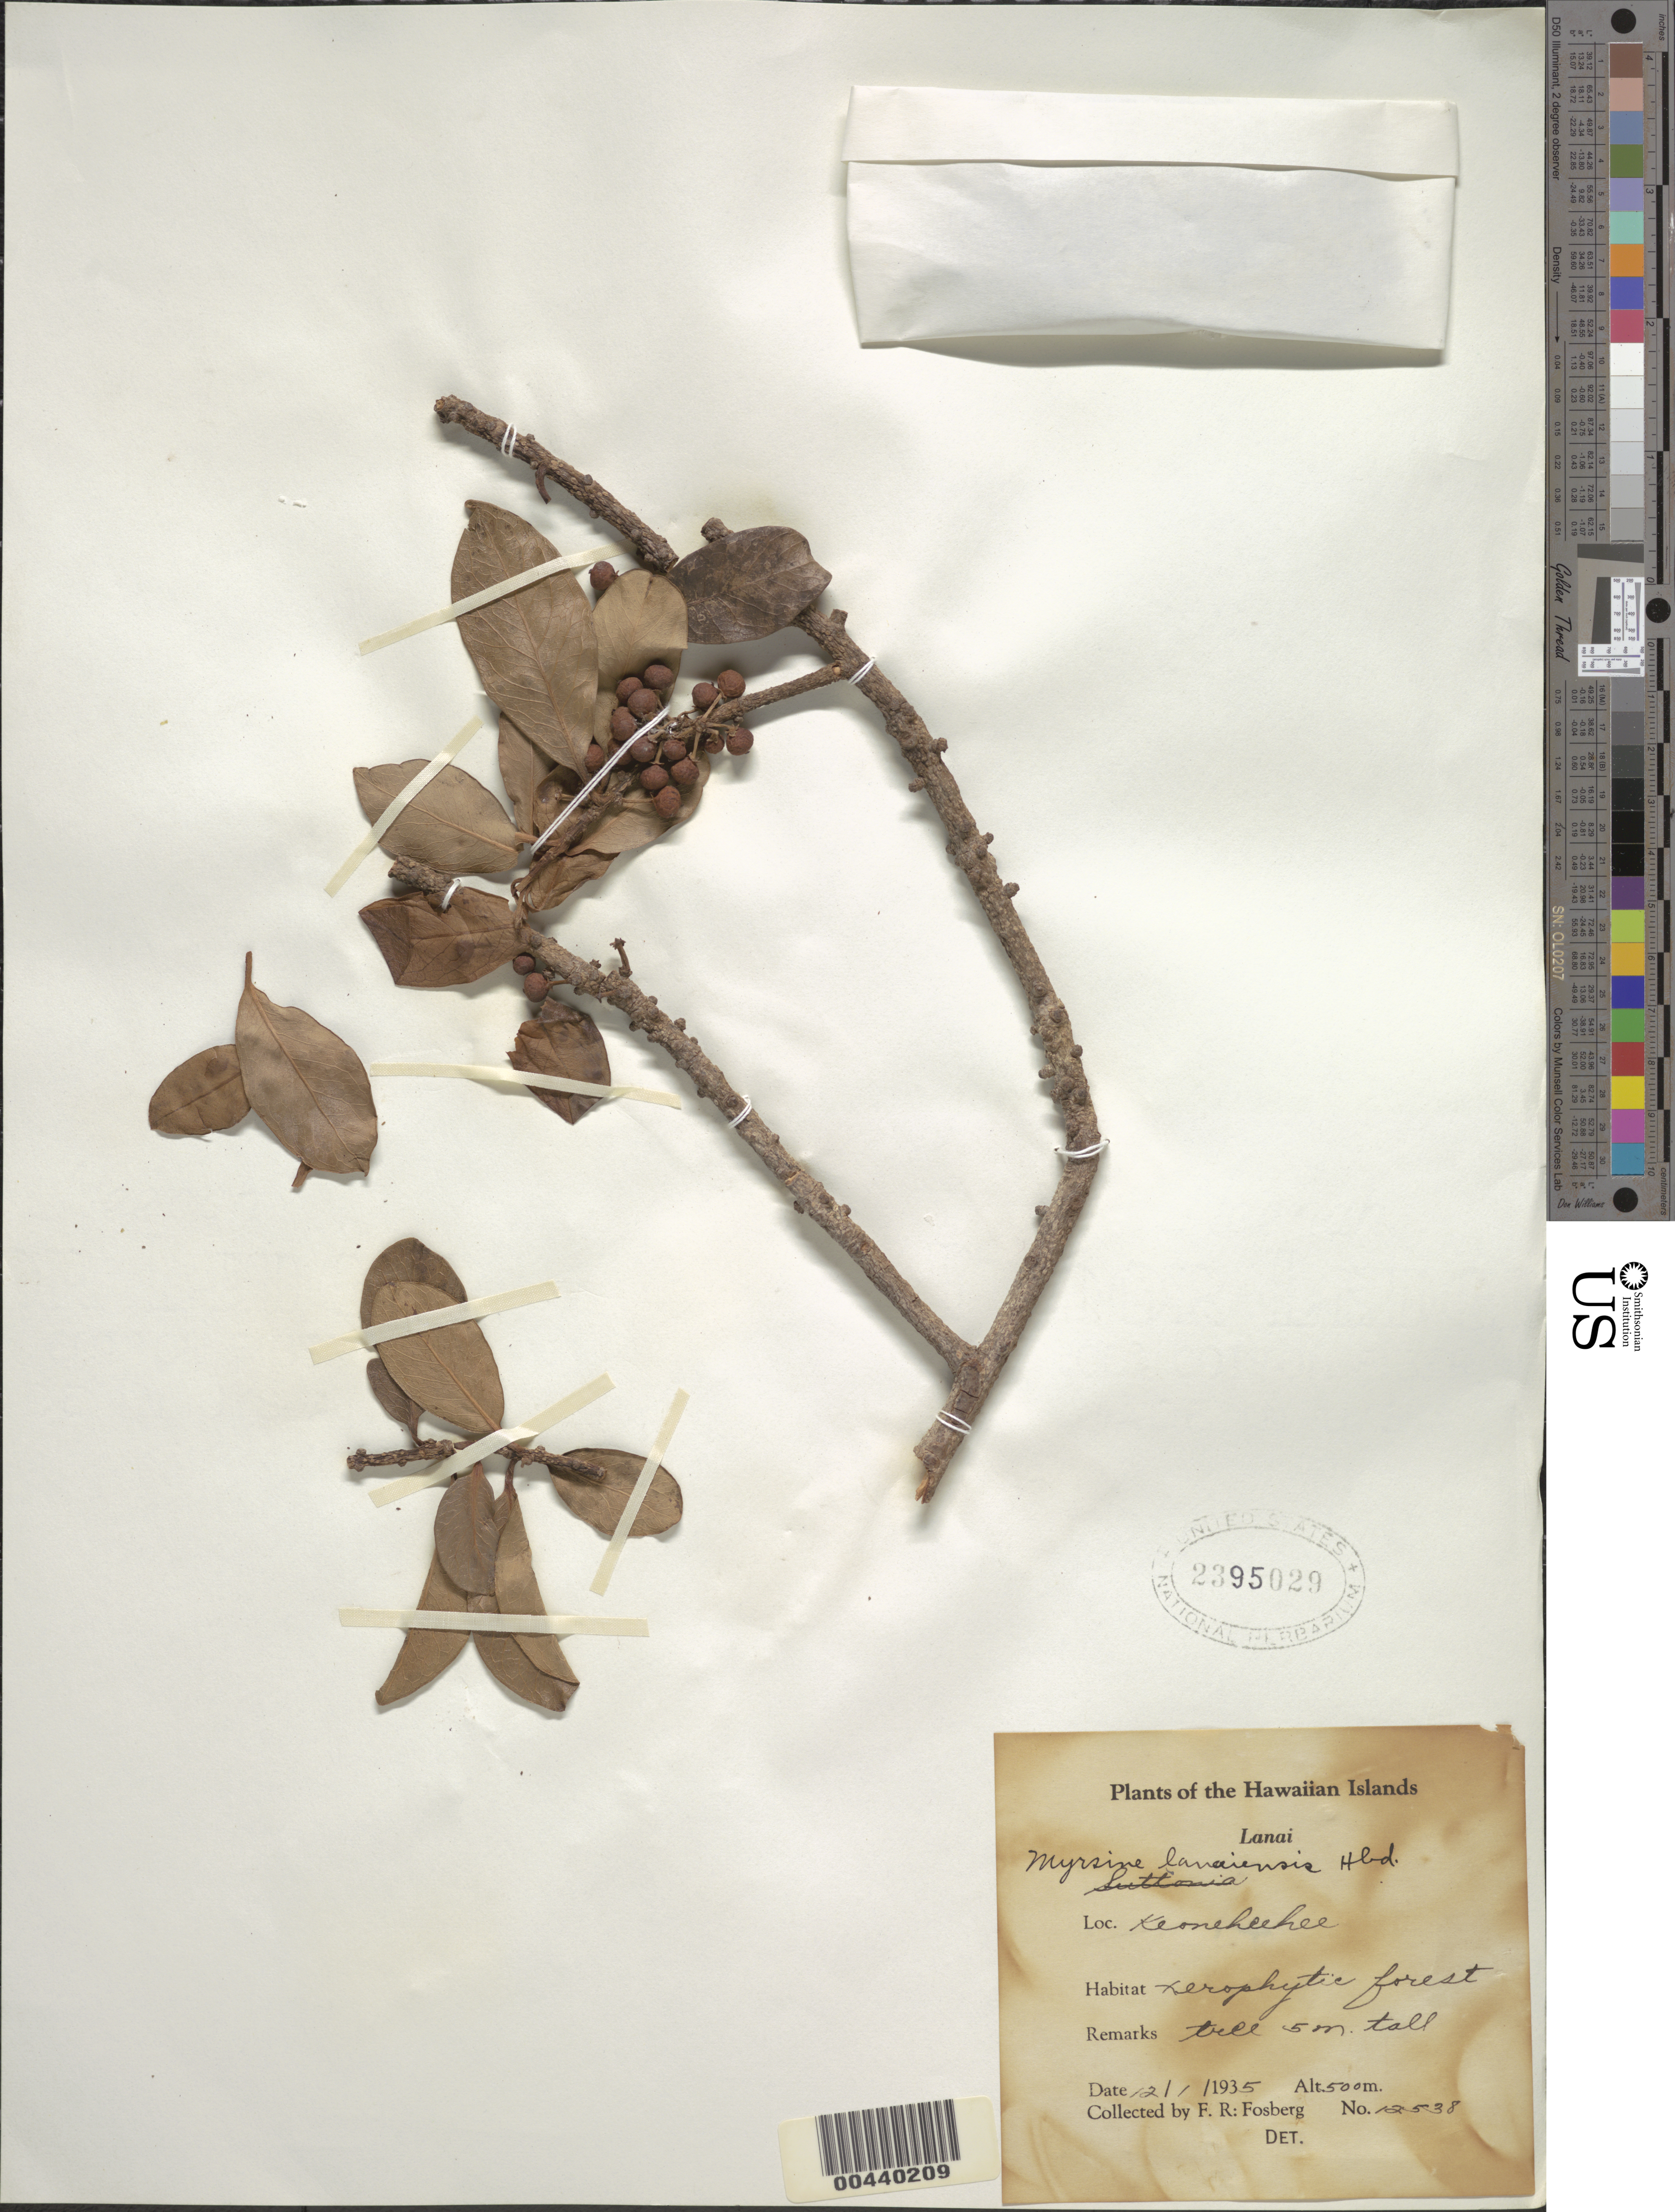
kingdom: Plantae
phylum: Tracheophyta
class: Magnoliopsida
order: Ericales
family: Primulaceae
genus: Myrsine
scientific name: Myrsine lanaiensis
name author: Hillebr.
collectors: F. R. Fosberg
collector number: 12538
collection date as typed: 12 Jan 1935 or 1 Dec 1935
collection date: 1935-01-12 or 1935-12-01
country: United States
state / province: Hawaii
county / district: Maui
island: Lana'i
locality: Keoneheehee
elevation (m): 500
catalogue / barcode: US 2395029